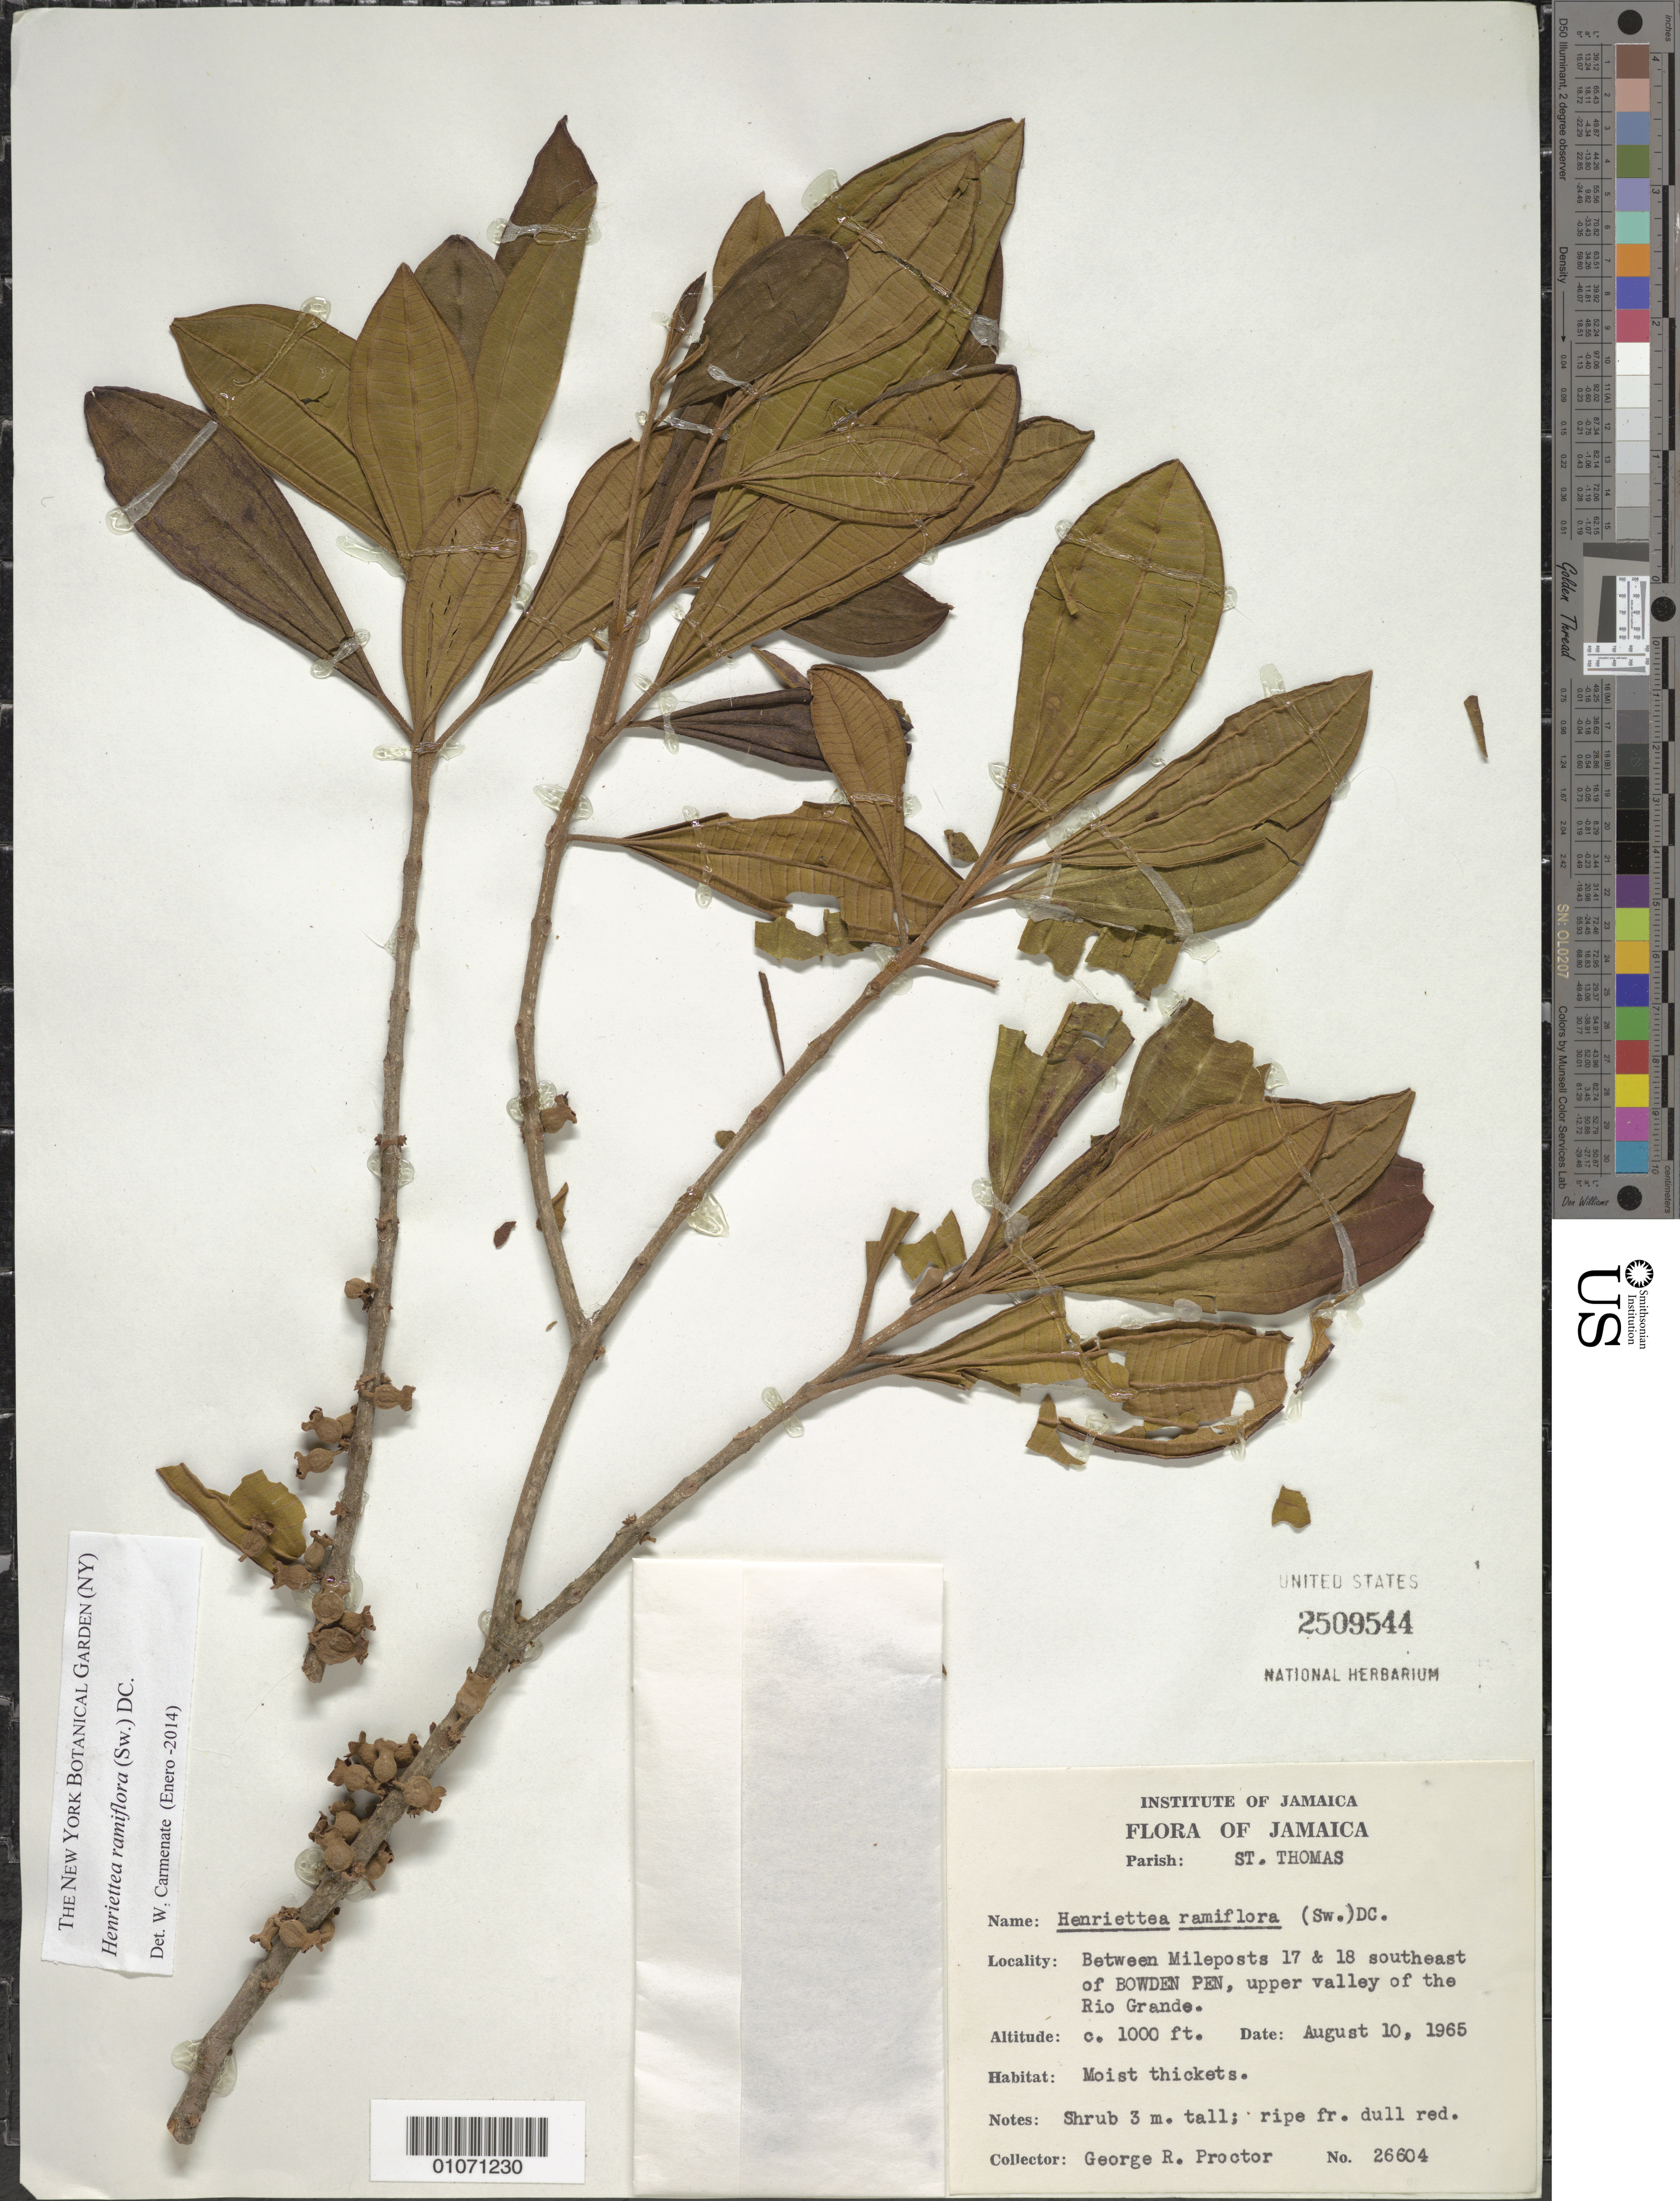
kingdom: Plantae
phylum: Tracheophyta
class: Magnoliopsida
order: Myrtales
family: Melastomataceae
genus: Henriettea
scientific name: Henriettea ramiflora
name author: (Sw.) DC.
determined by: Carmenate, W.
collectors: G. R. Proctor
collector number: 26604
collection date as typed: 10 Aug 1965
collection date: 1965-08-10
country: Jamaica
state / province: Saint Thomas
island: Jamaica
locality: Rio Grande, upper valley; between Mileposts 17 & 18 SE of Bowden Pen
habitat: Moist thickets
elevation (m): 305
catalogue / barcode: US 2509544